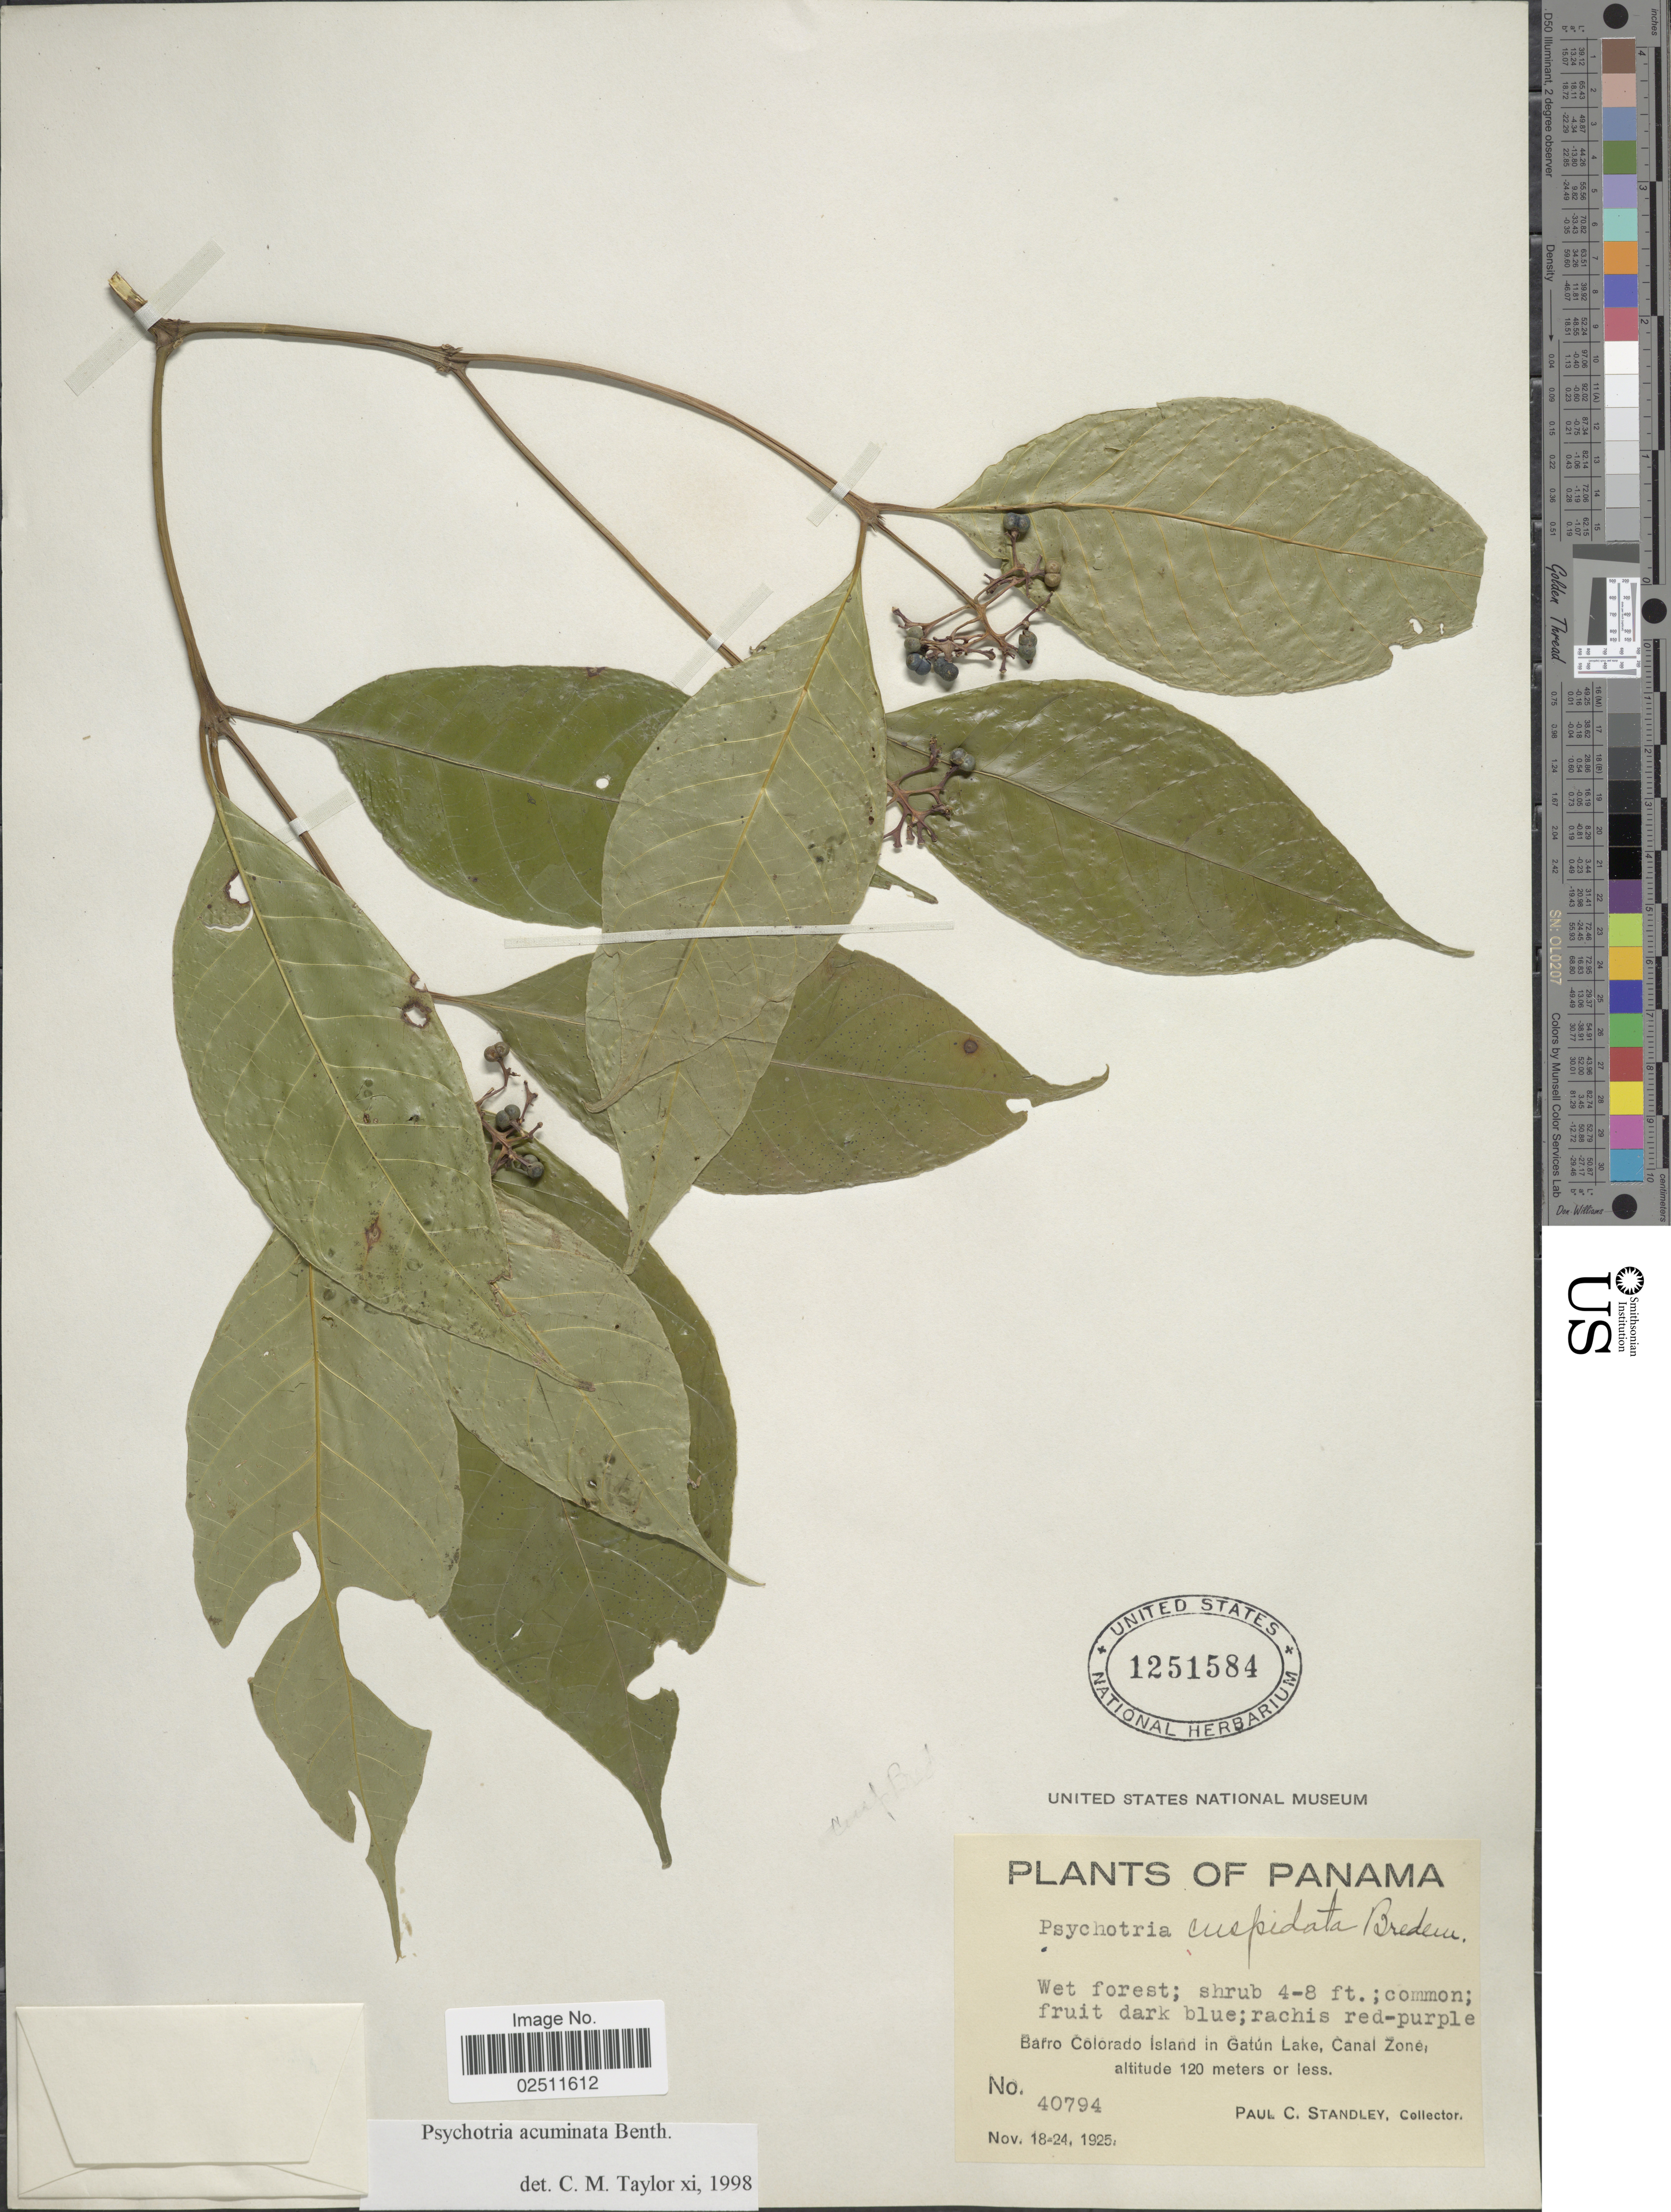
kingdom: Plantae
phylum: Tracheophyta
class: Magnoliopsida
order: Gentianales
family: Rubiaceae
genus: Psychotria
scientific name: Psychotria acuminata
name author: Benth.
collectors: P. C. Standley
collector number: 40794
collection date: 1925-11-18/1925-11-24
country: Panama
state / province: Panamá Oeste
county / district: Canal Zone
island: Barro Colorado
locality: Barro Colorado Island in Gatun Lake, Canal Zone.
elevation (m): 120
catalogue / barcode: US 1251584